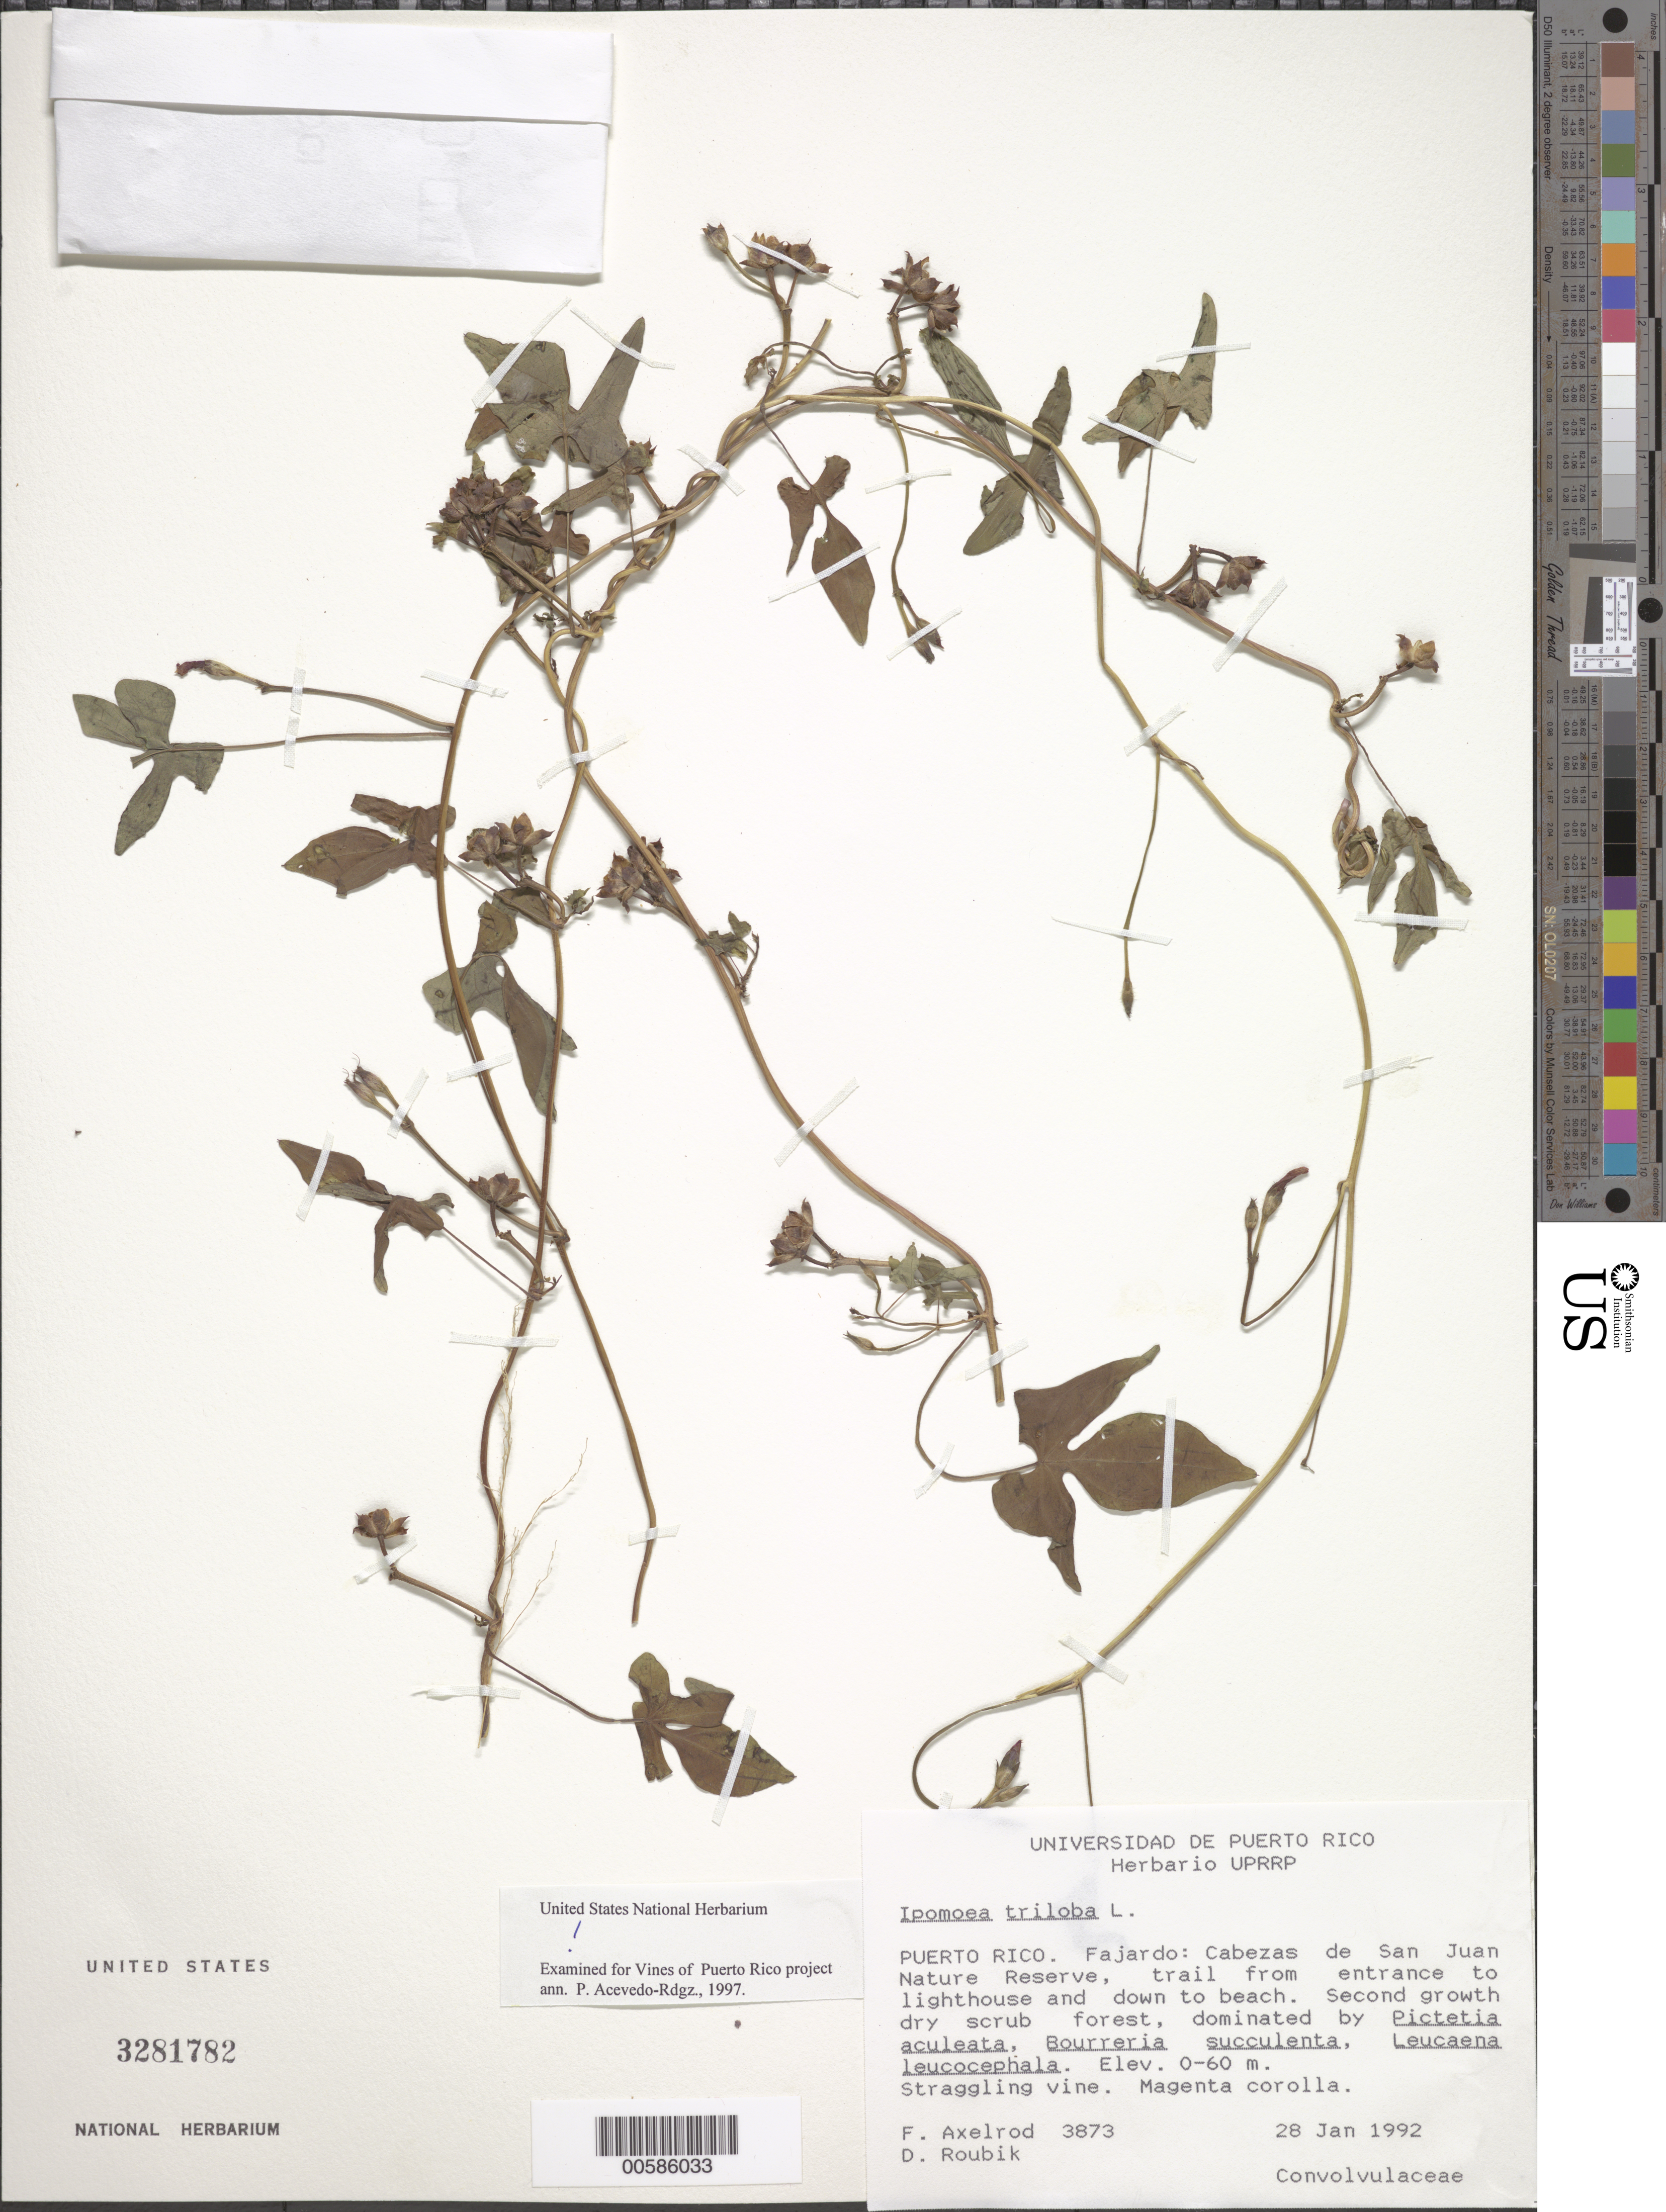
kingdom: Plantae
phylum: Tracheophyta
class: Magnoliopsida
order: Solanales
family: Convolvulaceae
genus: Ipomoea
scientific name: Ipomoea triloba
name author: L.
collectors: F. S. Axelrod & D. Roubik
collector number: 3873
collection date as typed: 28 Jan 1992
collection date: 1992-01-28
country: Puerto Rico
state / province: Fajardo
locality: Fajardo: Cabezas de San Juan Nature Preserve.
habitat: Second growth dry scrub forest.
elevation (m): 0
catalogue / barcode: US 3281782